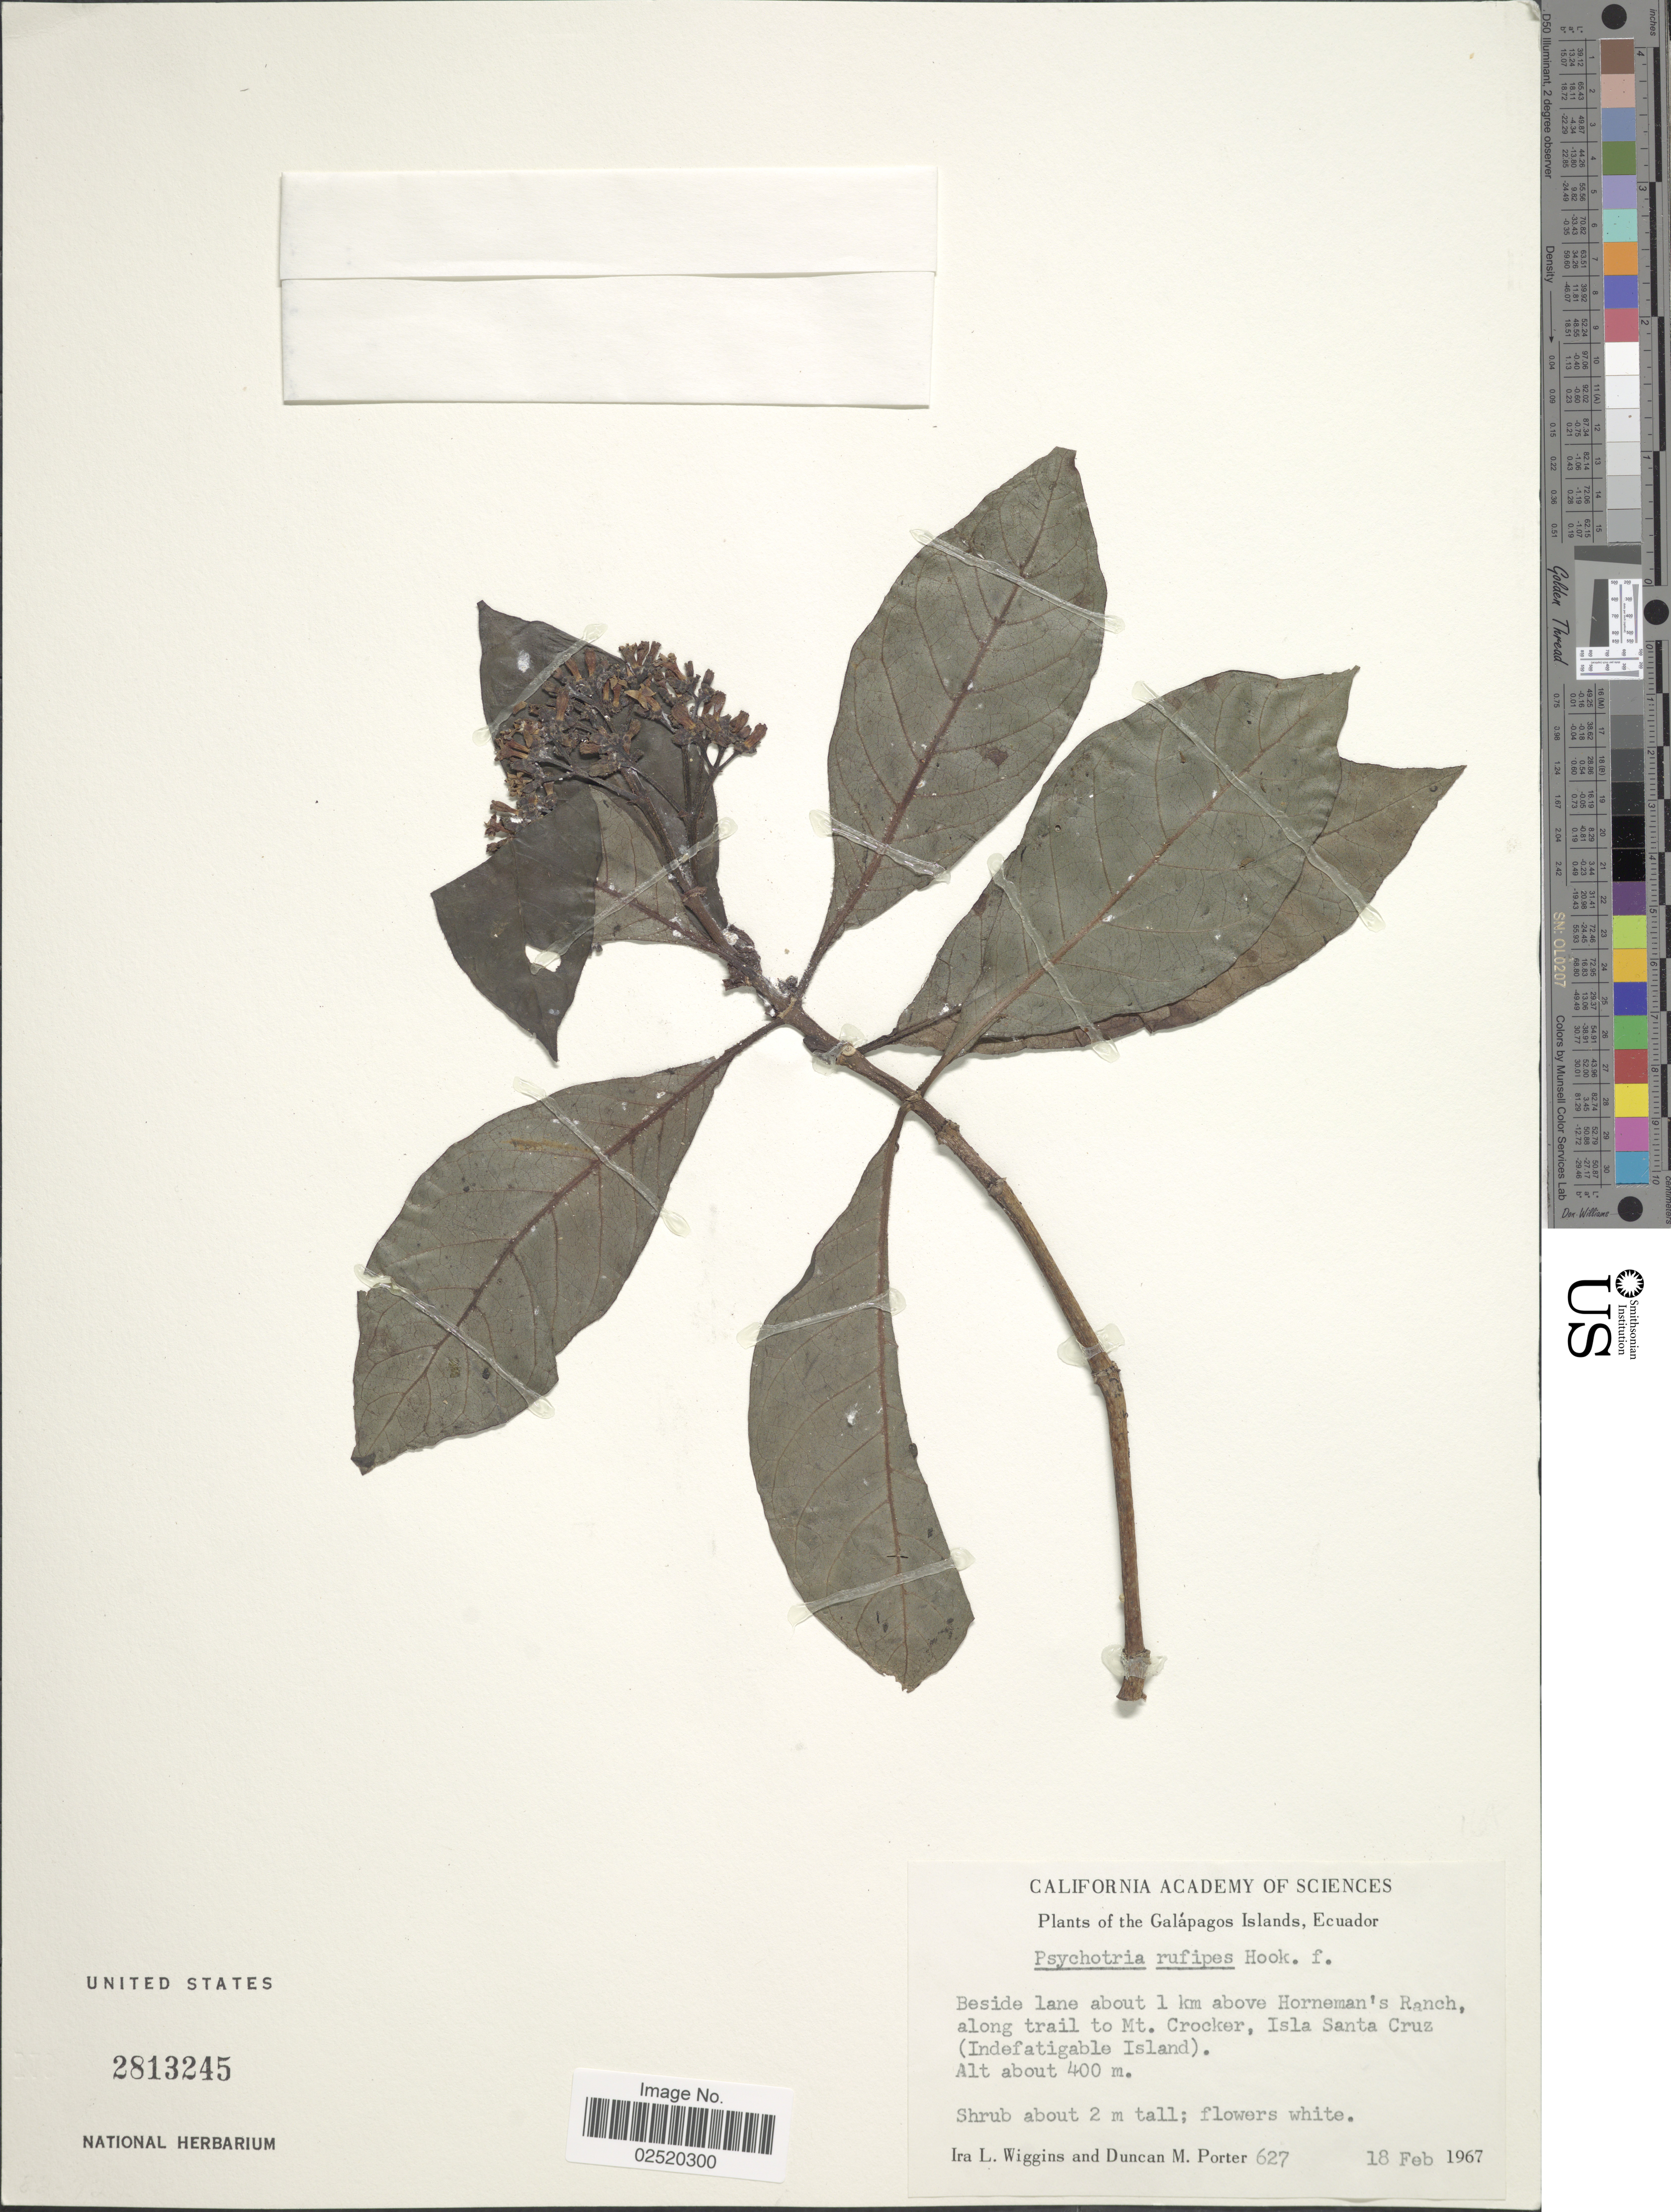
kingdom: Plantae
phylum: Tracheophyta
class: Magnoliopsida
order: Gentianales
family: Rubiaceae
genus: Psychotria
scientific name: Psychotria rufipes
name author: Hook. f.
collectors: I. L. Wiggins & D. M. Porter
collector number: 627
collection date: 1967-02-18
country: Ecuador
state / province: Colón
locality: The Galapagos Islands, Ecuador, Beside lane about 1 km above Horneman's Ranch, along trail to Mt. Crocker, Isla Santa Cruz (Indefatigable Island)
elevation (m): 400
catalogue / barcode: US 2813245